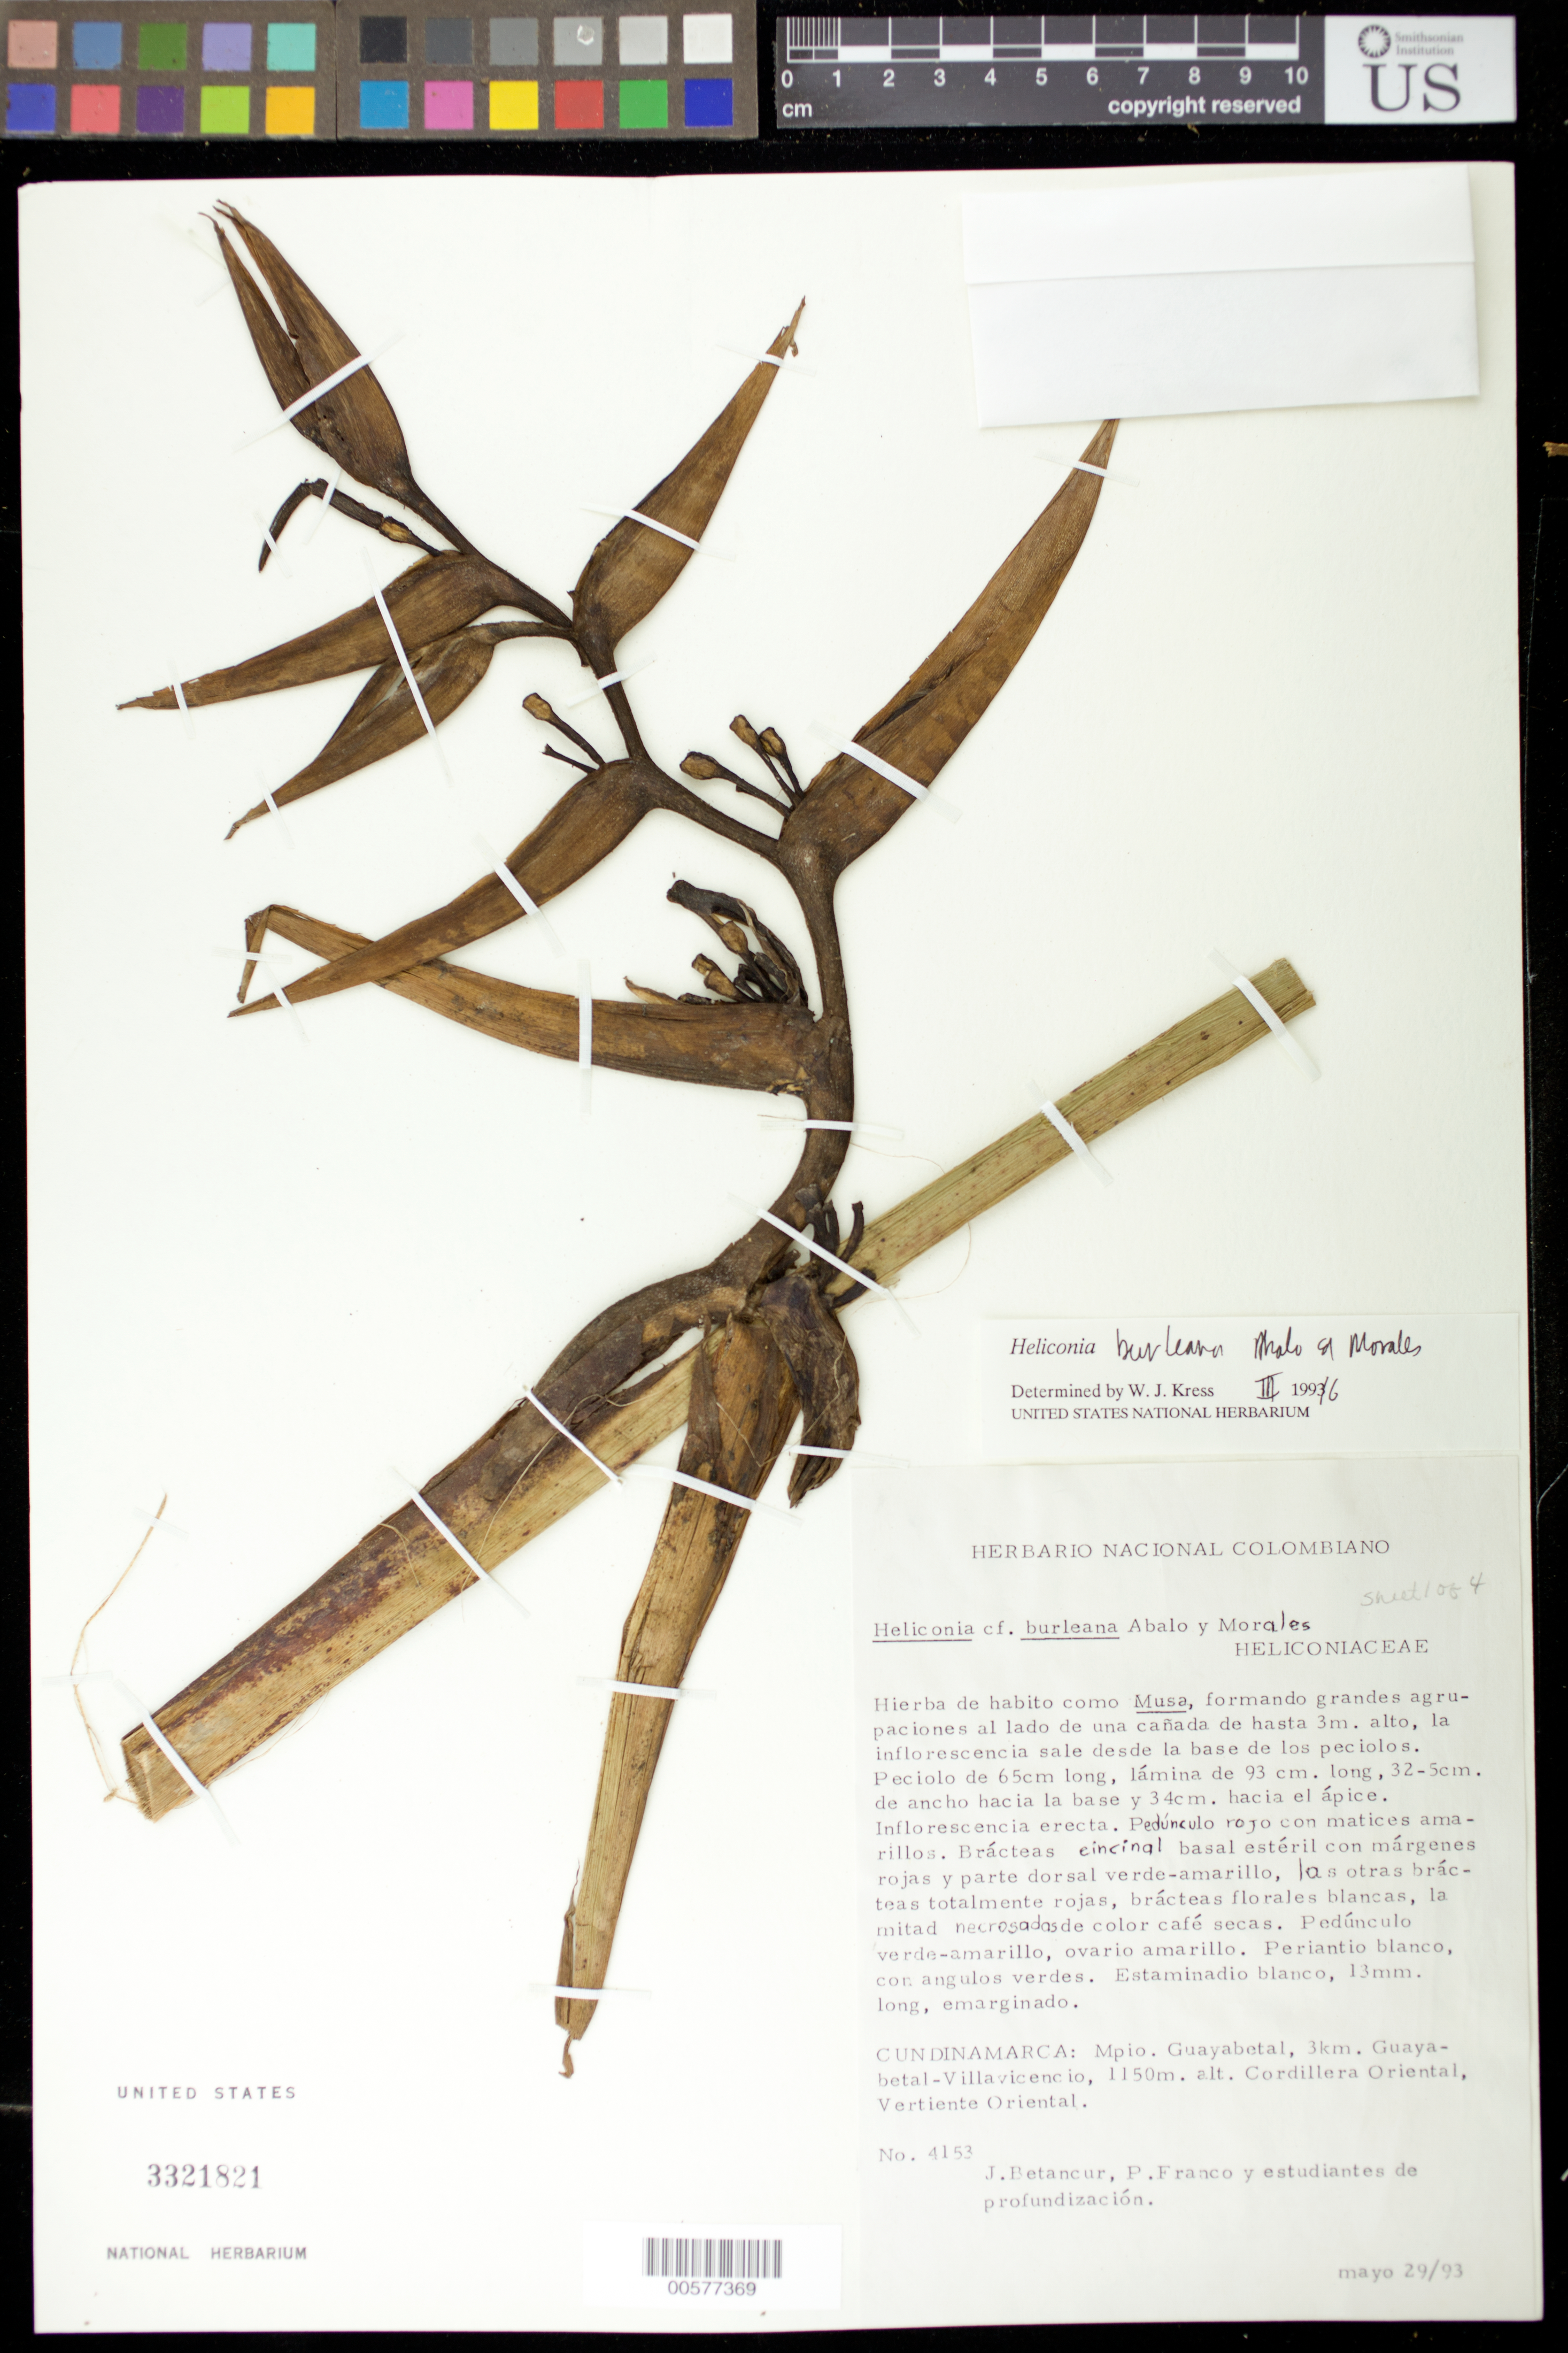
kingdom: Plantae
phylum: Tracheophyta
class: Liliopsida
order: Zingiberales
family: Heliconiaceae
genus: Heliconia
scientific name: Heliconia burleana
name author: Abalo & G. Morales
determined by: Kress, W. J., (US), Smithsonian Institution - National Museum of Natural History (UNITED STATES)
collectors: J. C. Betancur, P. Franco & et al.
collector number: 4153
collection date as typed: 29 May 1993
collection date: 1993-05-29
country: Colombia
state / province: Cundinamarca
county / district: Guayabetal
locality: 3 km Guayabetal-Villavicencio.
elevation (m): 1150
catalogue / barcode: US 3321821